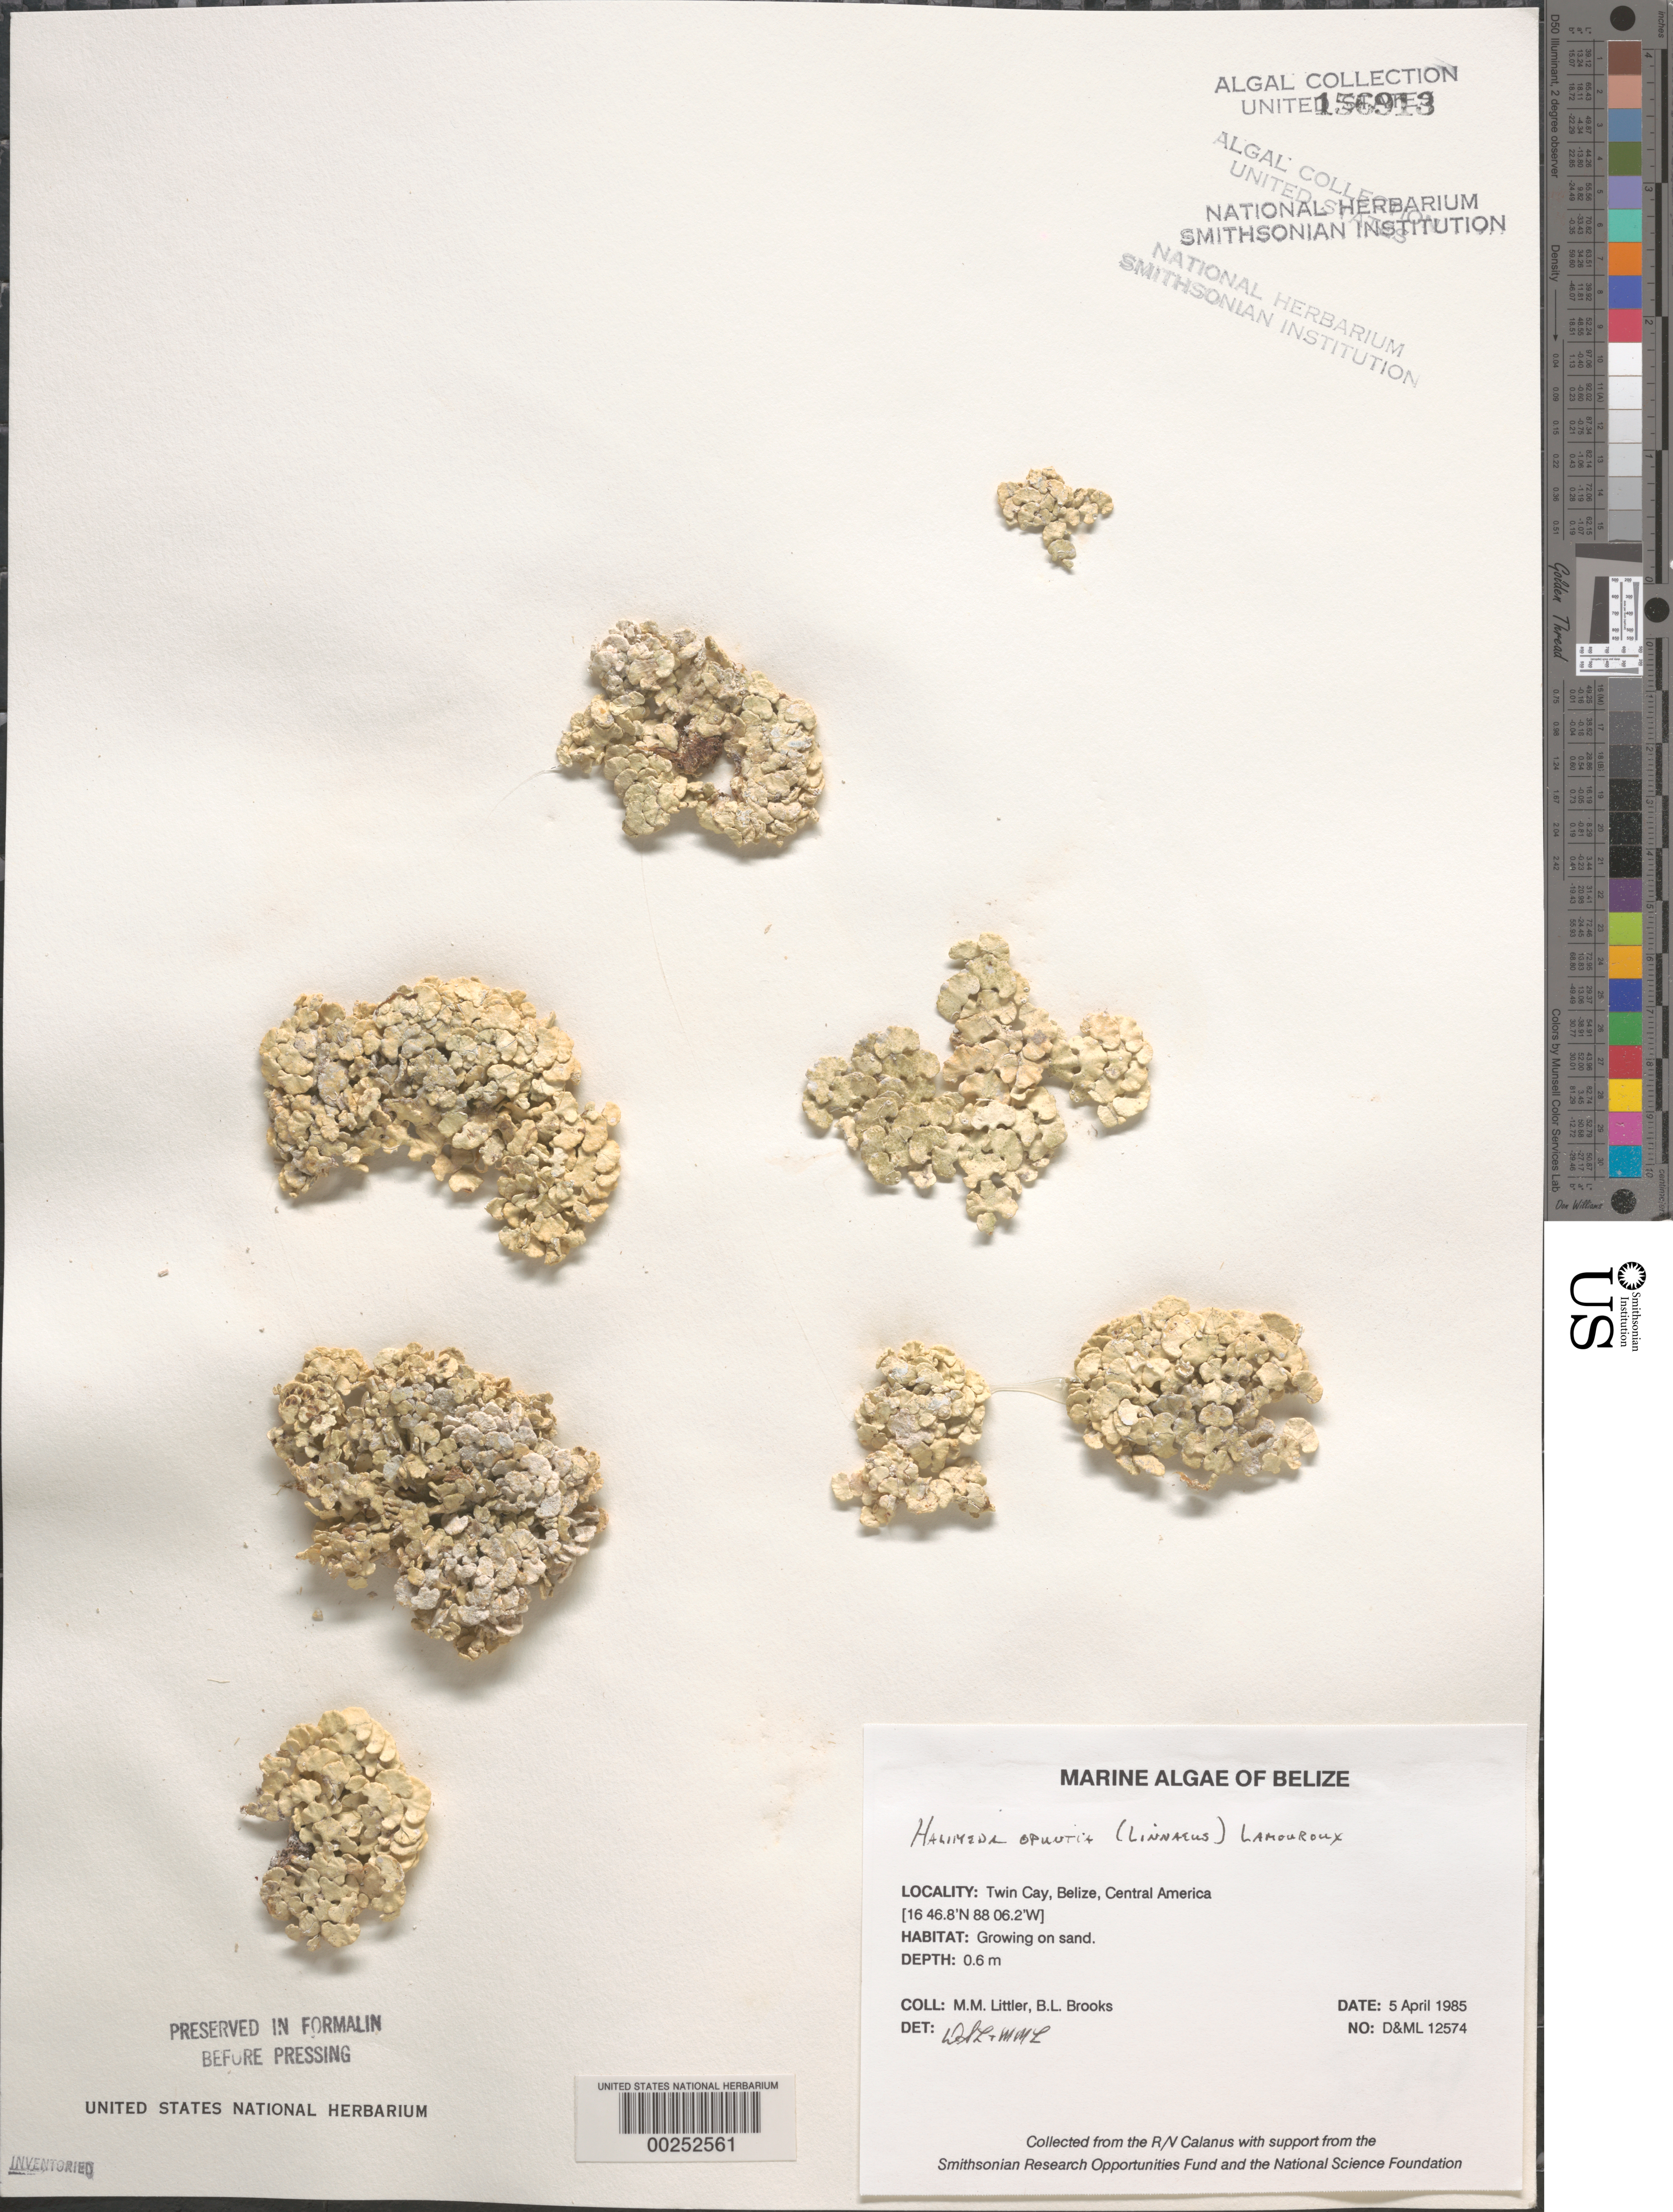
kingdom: Plantae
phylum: Chlorophyta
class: Ulvophyceae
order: Bryopsidales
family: Halimedaceae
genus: Halimeda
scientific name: Halimeda opuntia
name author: (L.) J.V.Lamouroux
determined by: Littler, D. S.; Littler, M. M.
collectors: M. M. Littler & B. Brooks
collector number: D&ML 12574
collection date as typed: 05 Apr 1985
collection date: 1985-04-05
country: Belize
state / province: Stann Creek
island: Twin Cays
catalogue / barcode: US 156913